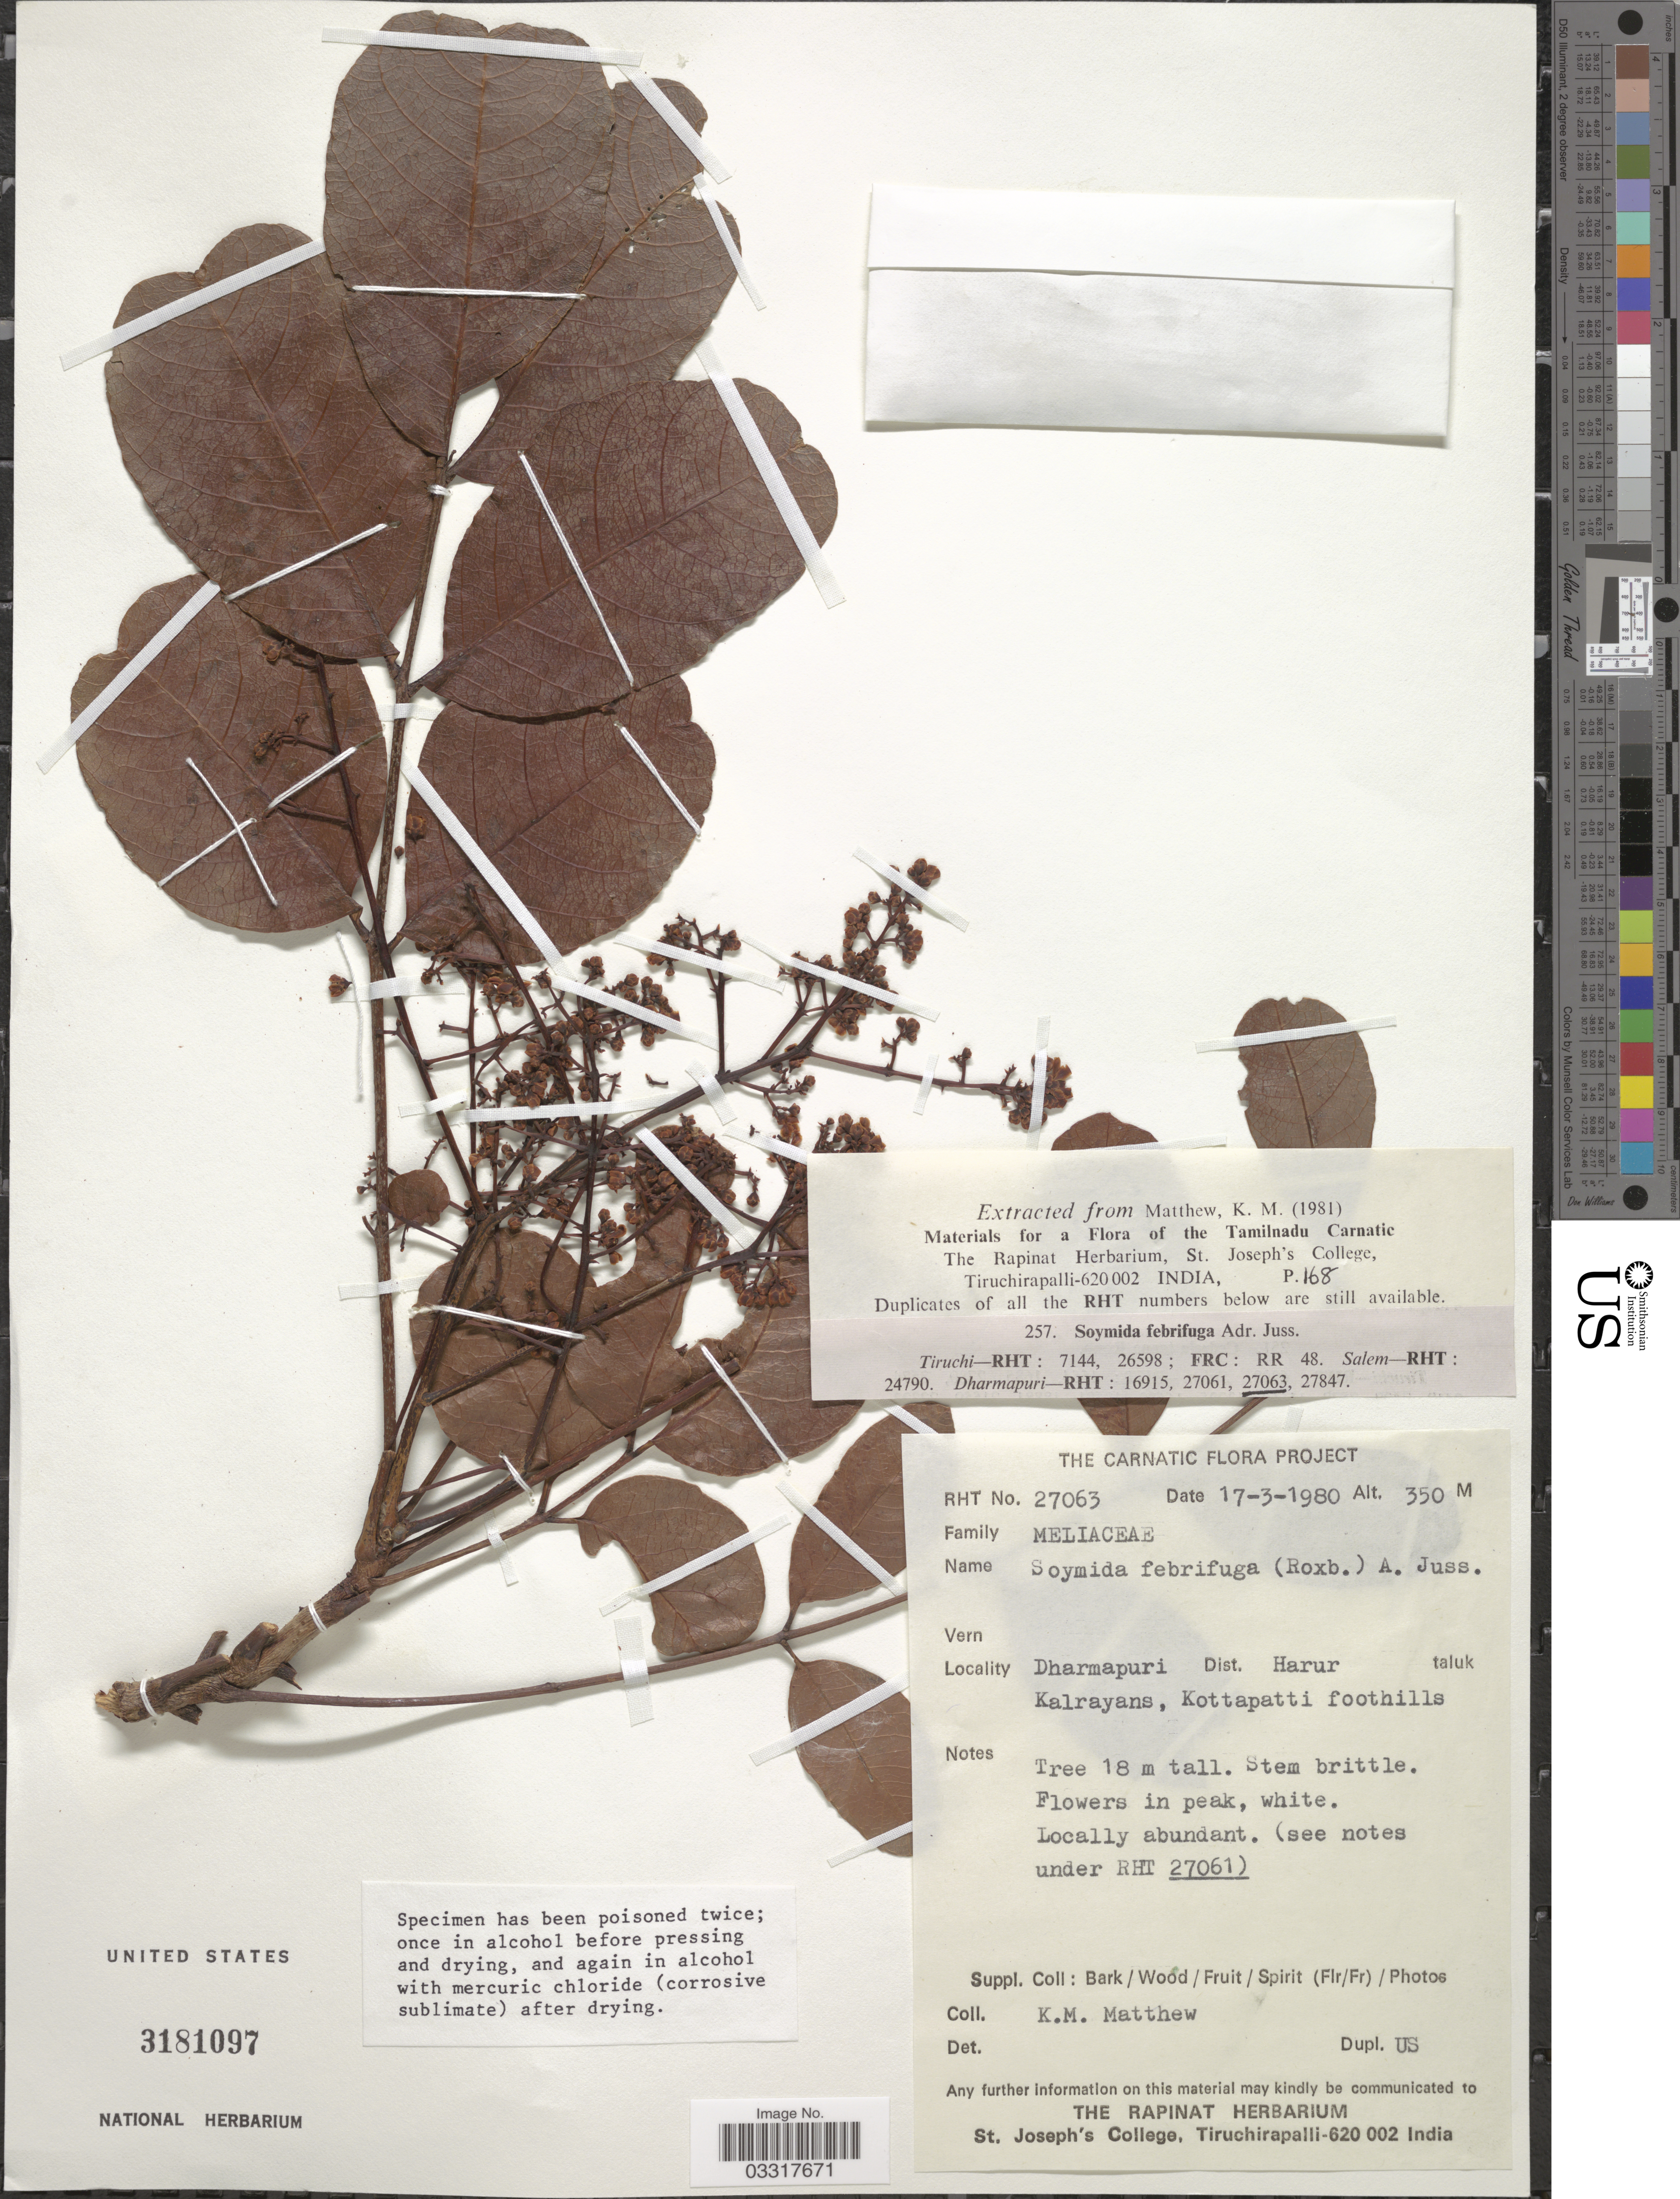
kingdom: Plantae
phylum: Tracheophyta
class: Magnoliopsida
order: Sapindales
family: Meliaceae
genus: Soymida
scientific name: Soymida febrifuga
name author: (Roxb.) A. Juss.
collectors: K. M. Matthew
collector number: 27063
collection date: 1980-03-17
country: India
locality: Dharmapuri Dist. Harur taluk, Kalrayans, Kottapatti foothills.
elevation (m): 350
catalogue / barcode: US 3181097